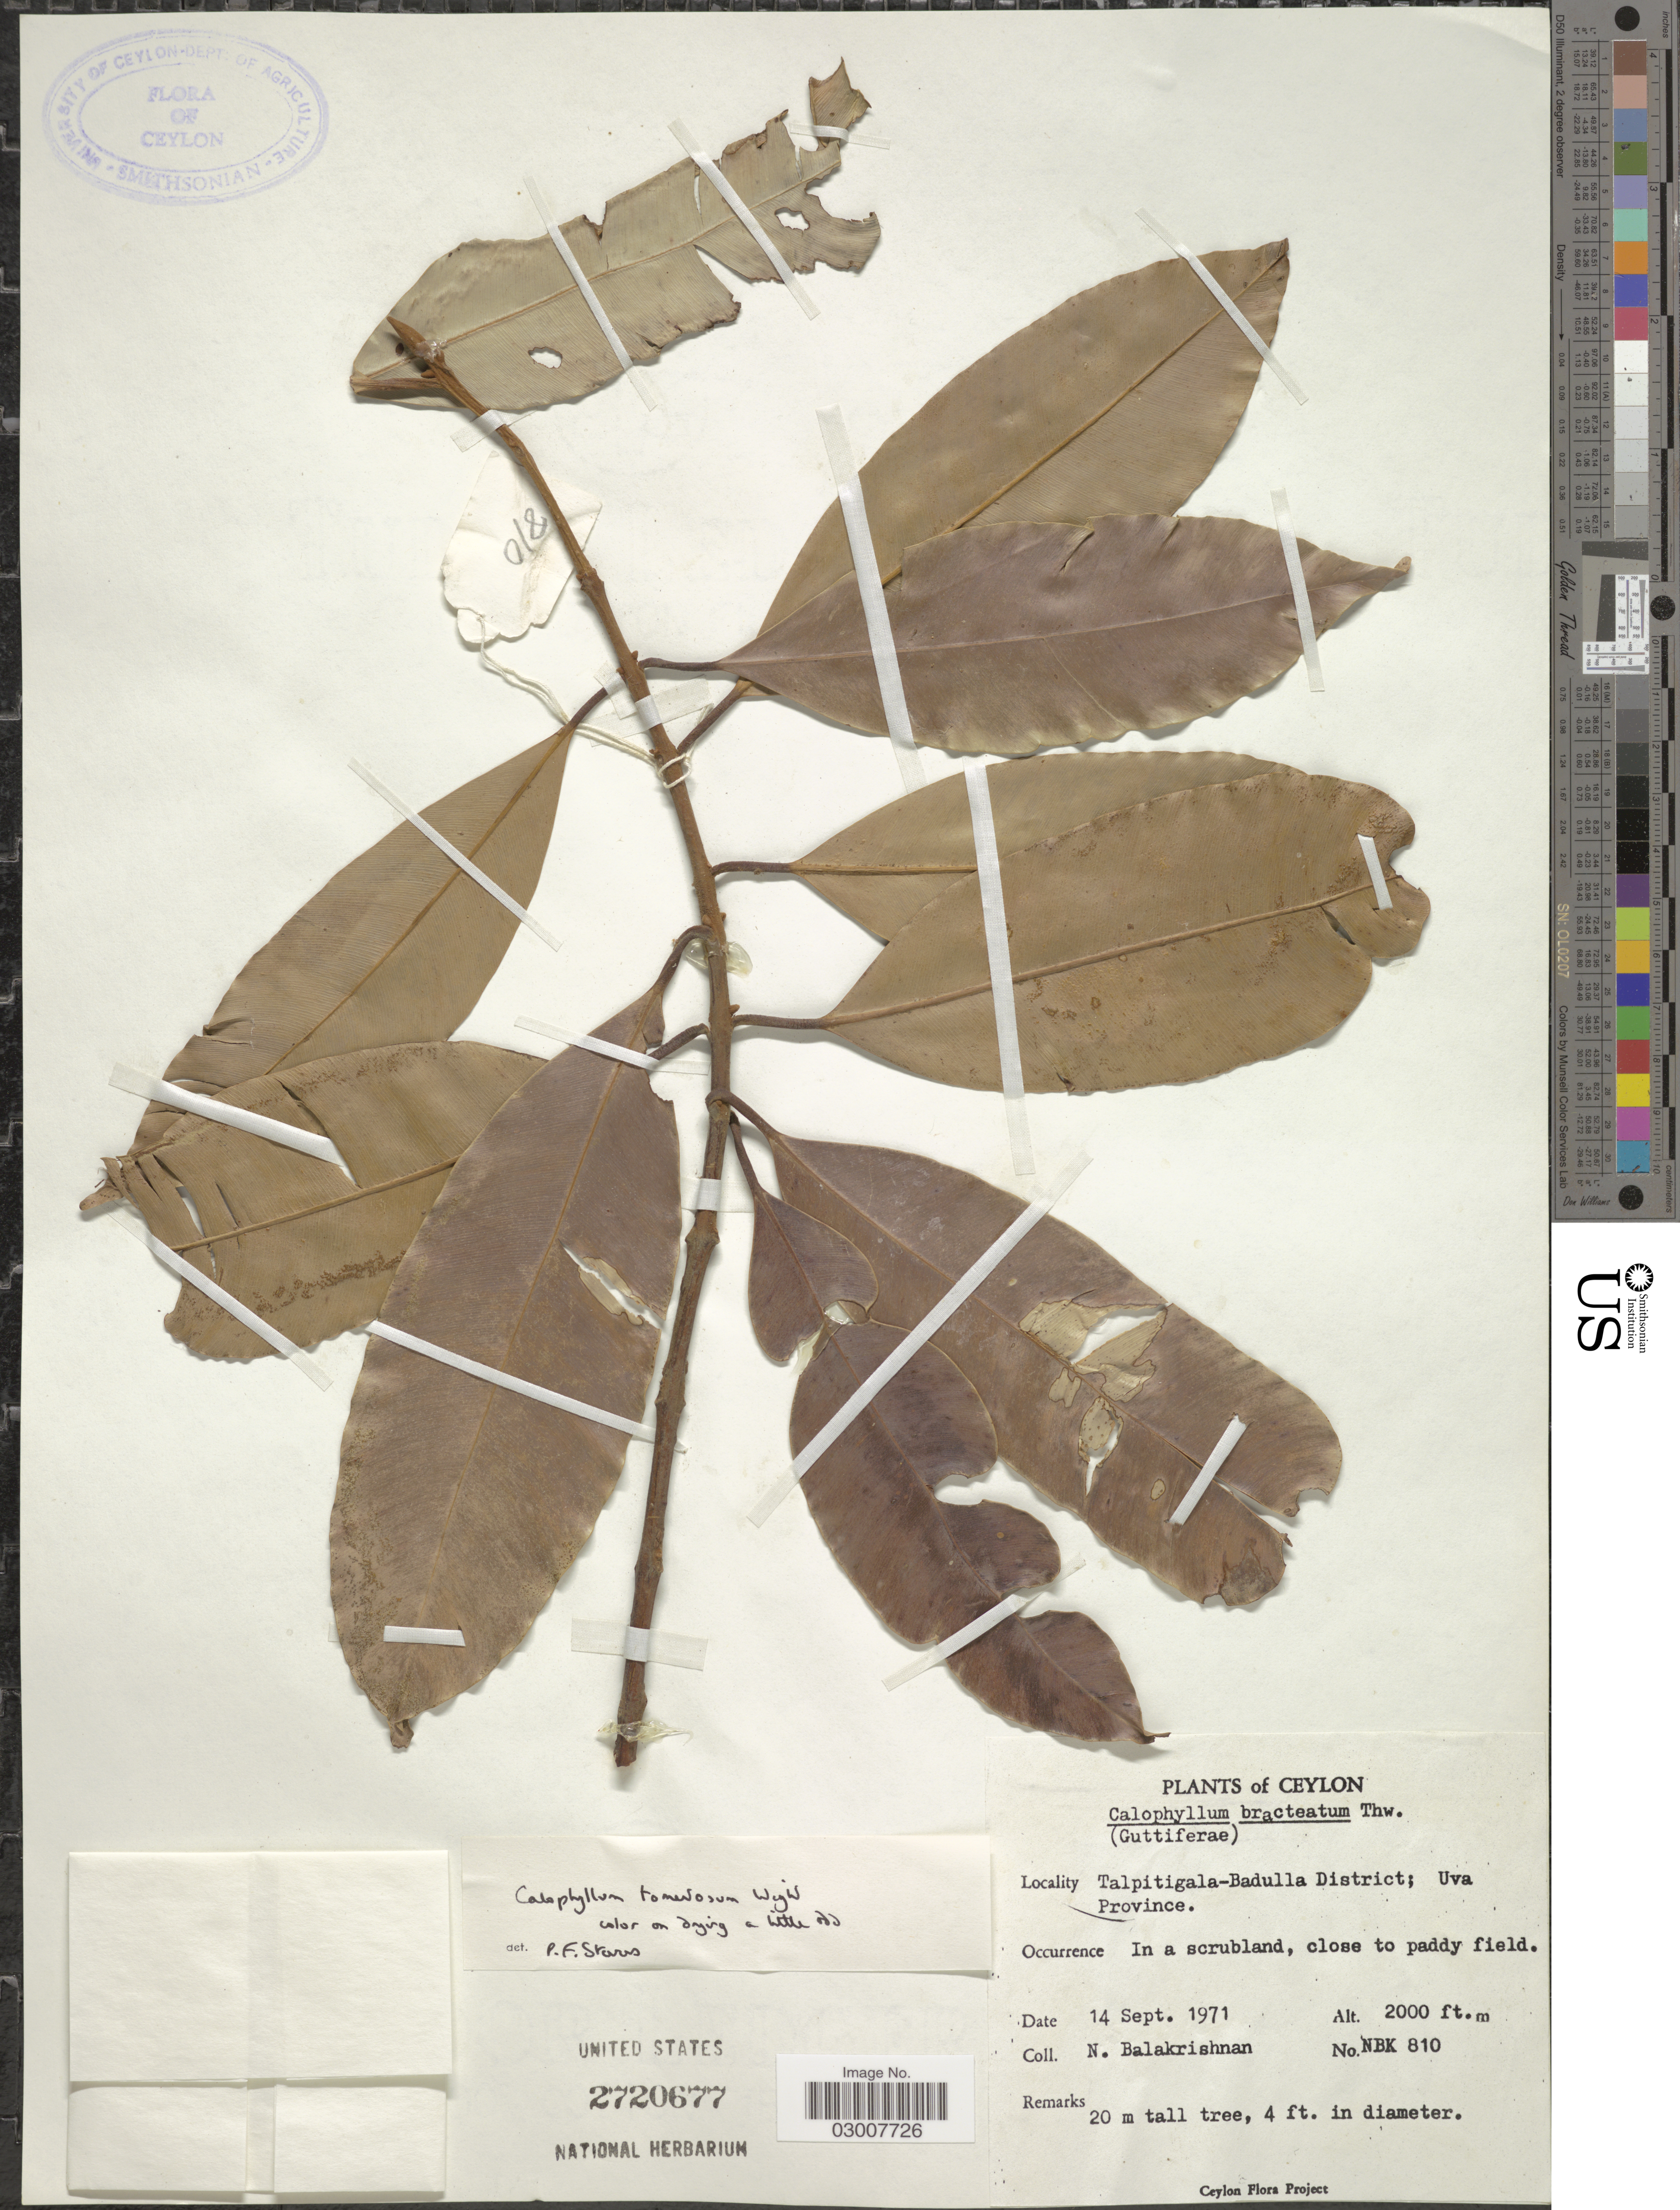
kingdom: Plantae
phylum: Tracheophyta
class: Magnoliopsida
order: Malpighiales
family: Calophyllaceae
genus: Calophyllum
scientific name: Calophyllum tomentosum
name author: Wight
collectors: N. Balakrishnan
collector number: NBK810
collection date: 1971-09-14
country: Sri Lanka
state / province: Uva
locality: Ceylon. Talpitigala-Badulla District.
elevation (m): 610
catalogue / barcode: US 2720677